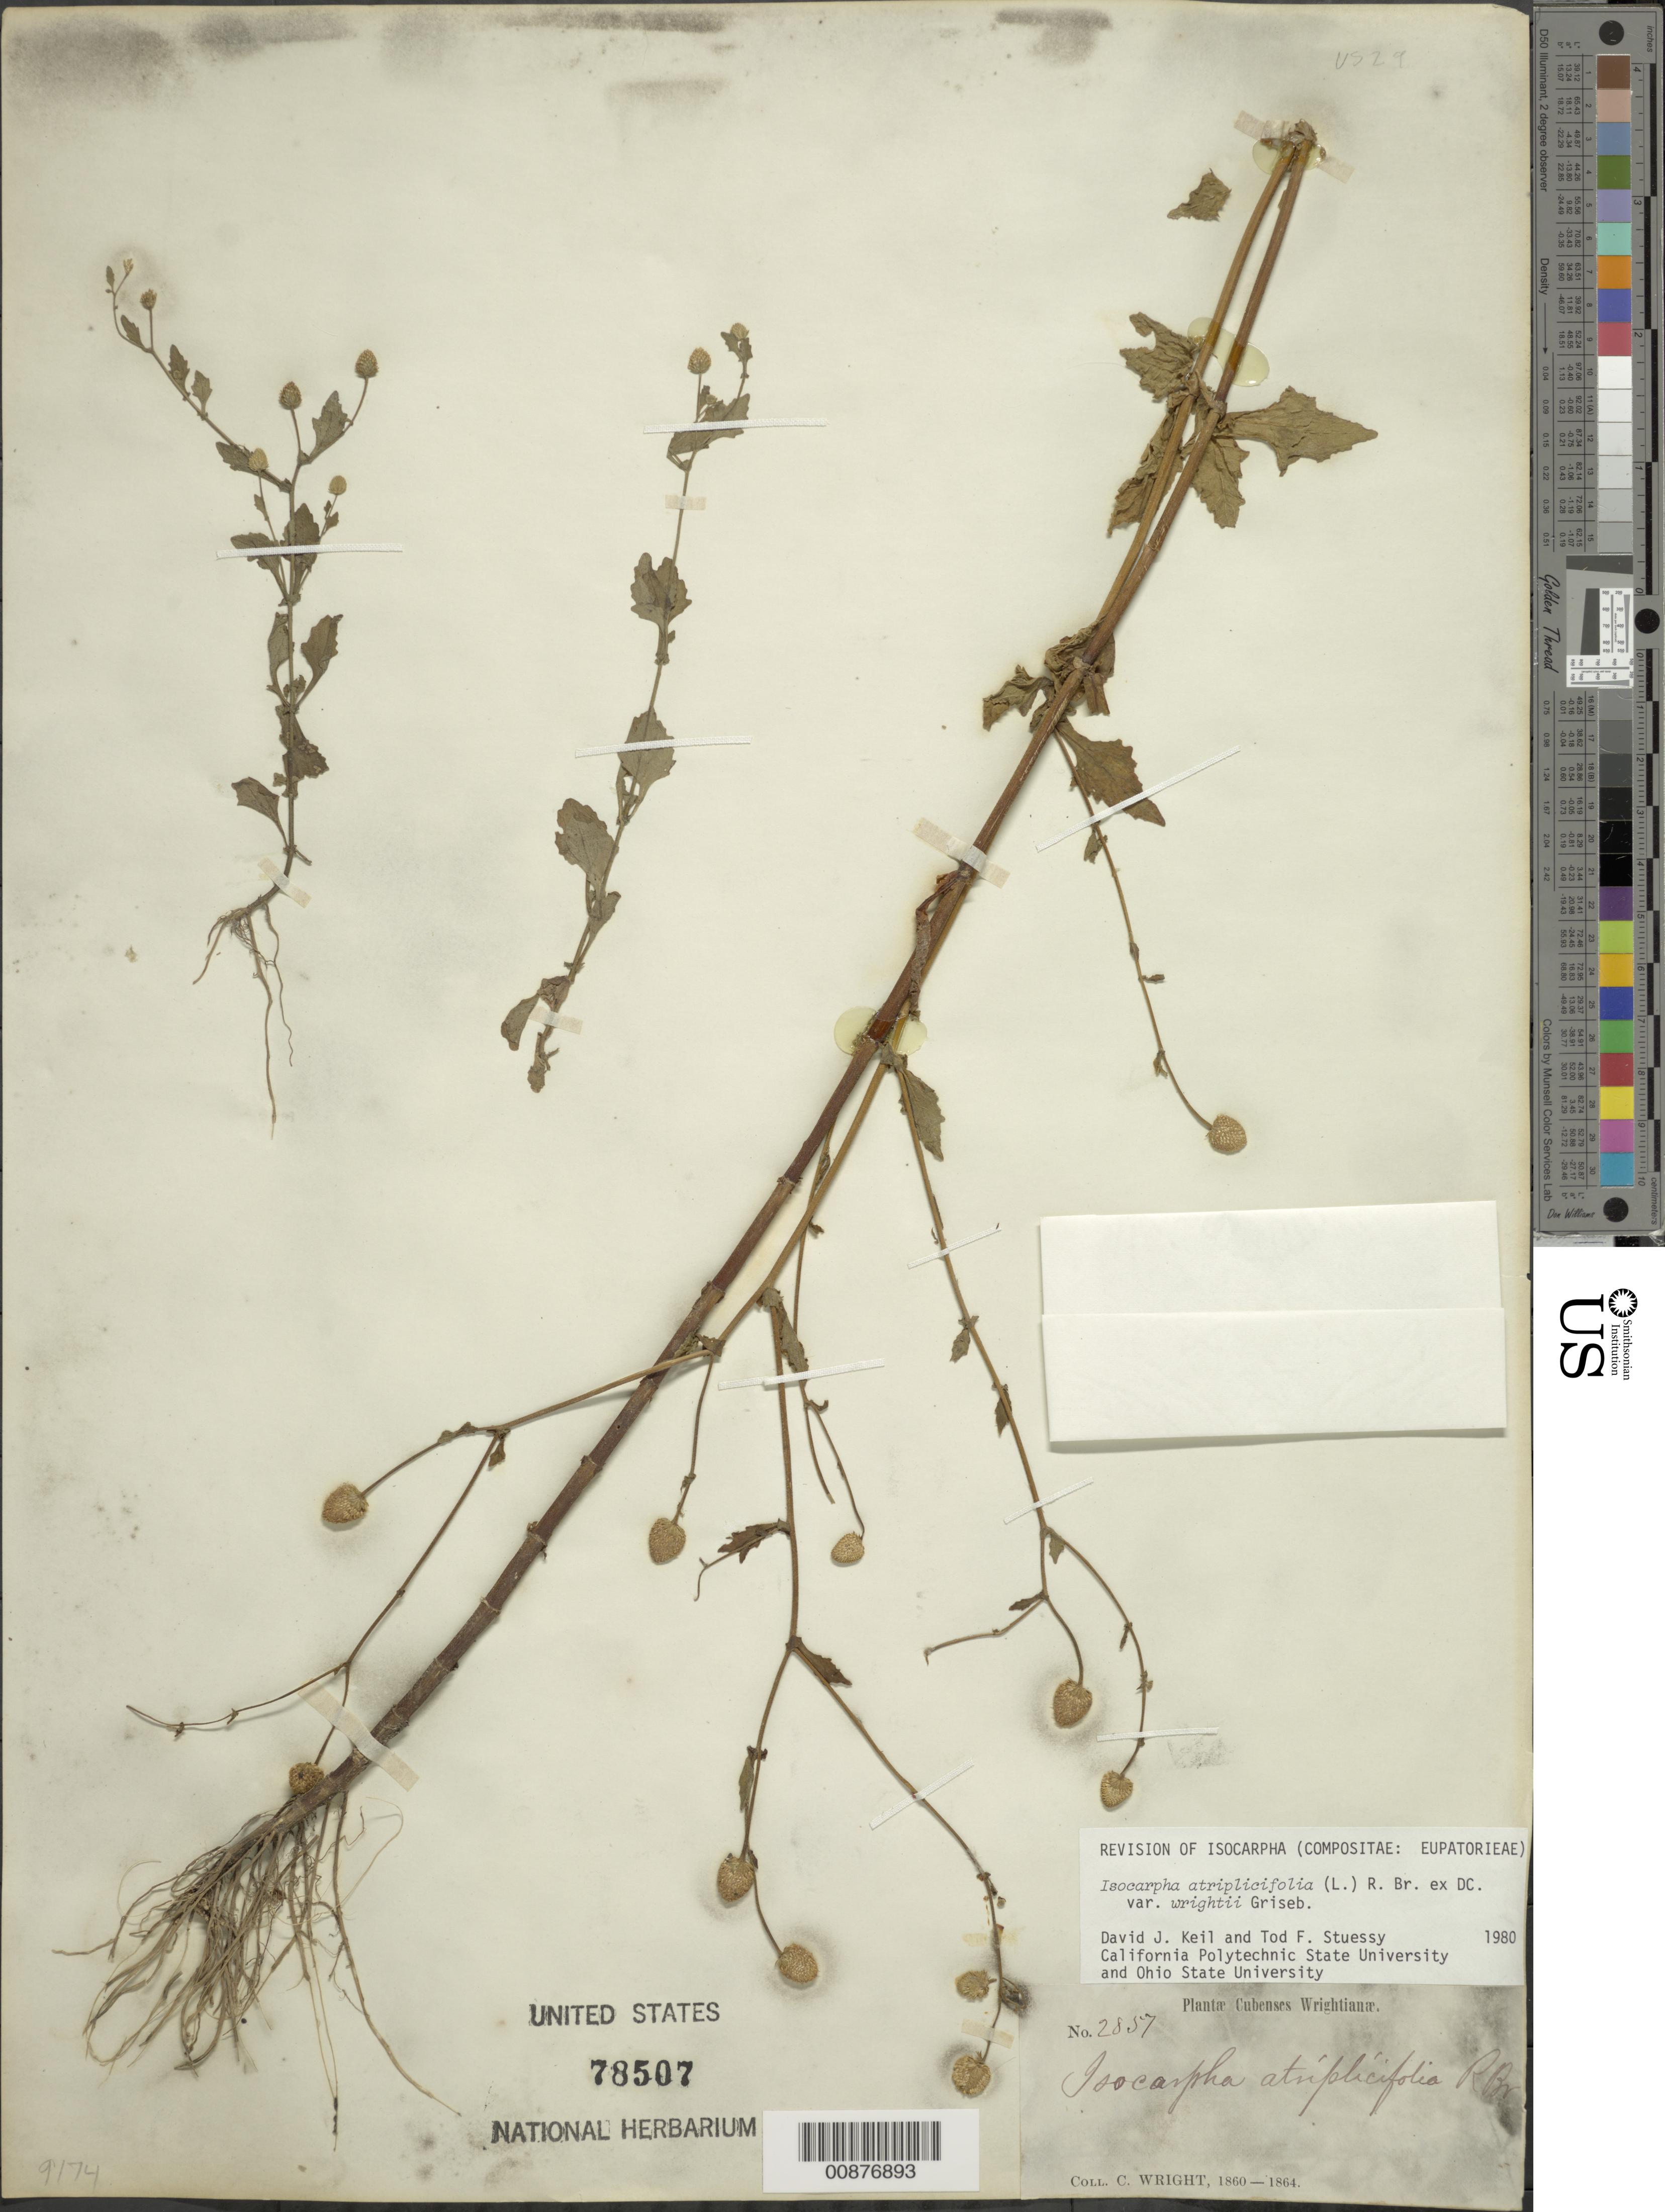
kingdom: Plantae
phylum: Tracheophyta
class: Magnoliopsida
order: Asterales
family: Asteraceae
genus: Isocarpha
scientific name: Isocarpha cubana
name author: S.F. Blake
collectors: C. Wright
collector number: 2857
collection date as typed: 1860 to -- --- 1864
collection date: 1860/1864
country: Cuba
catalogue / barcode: US 78507